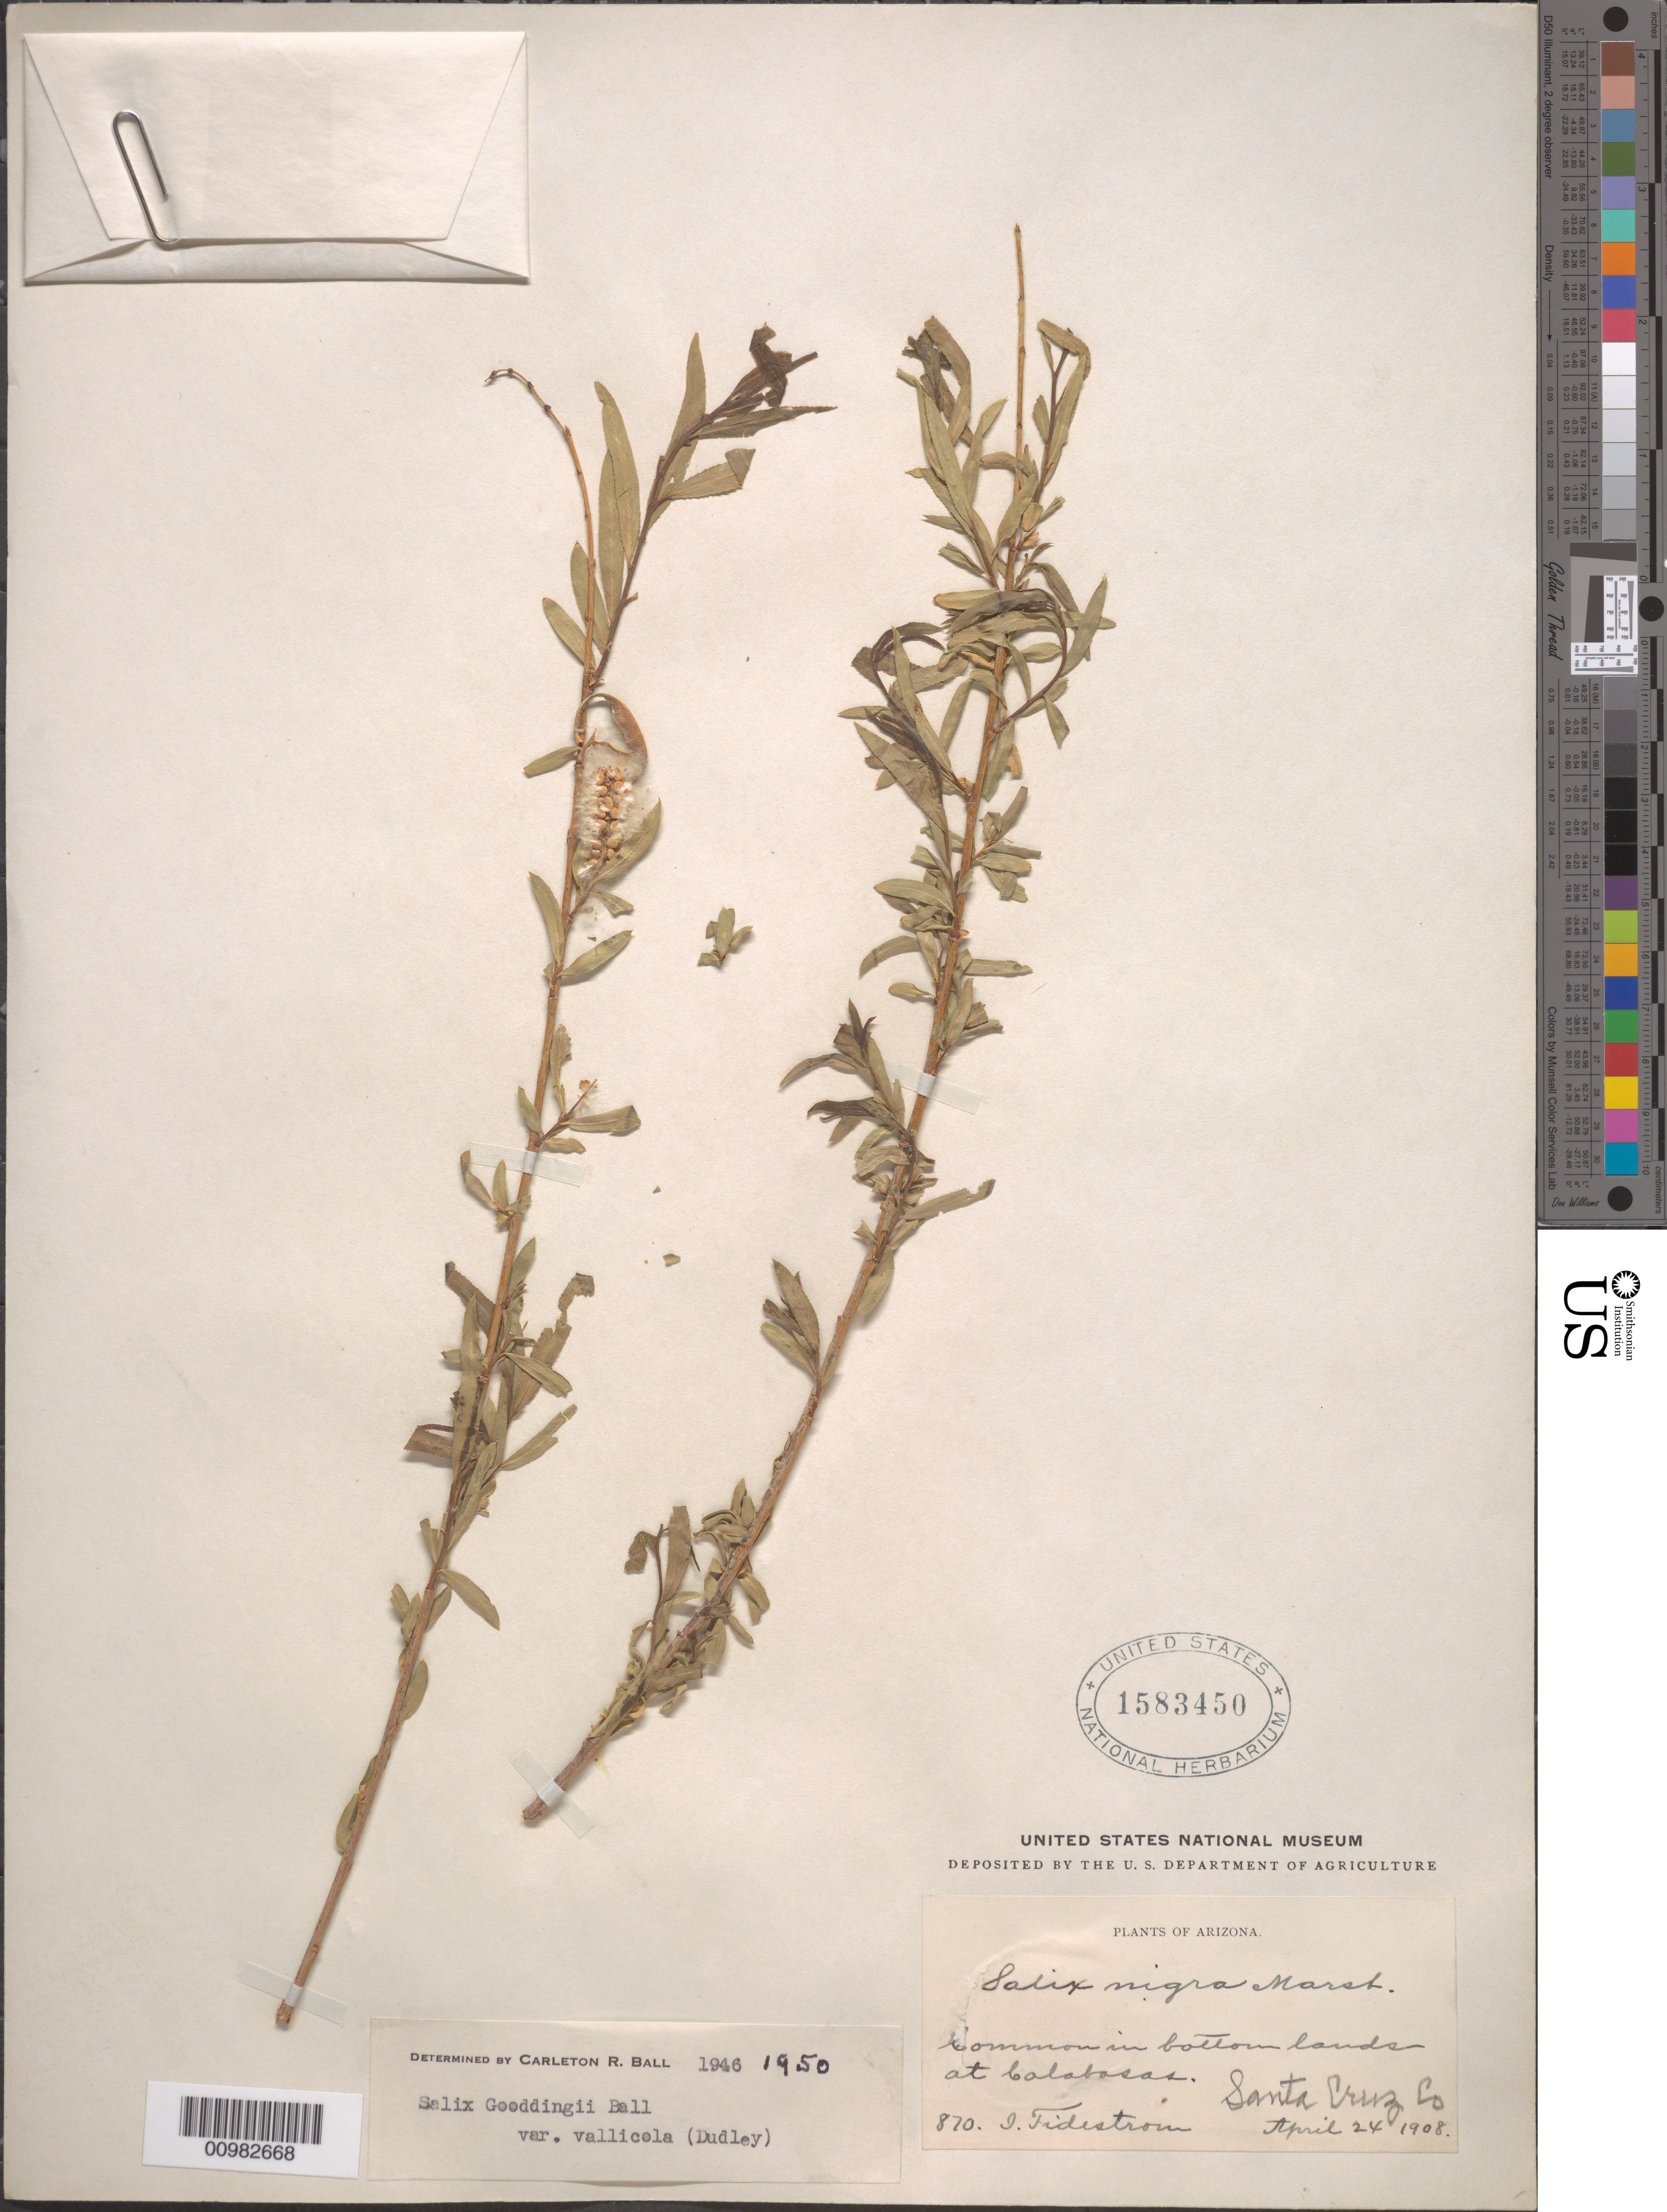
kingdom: Plantae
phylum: Tracheophyta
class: Magnoliopsida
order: Malpighiales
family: Salicaceae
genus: Salix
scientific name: Salix gooddingii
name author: C.R. Ball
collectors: I. F. Tidestrom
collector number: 870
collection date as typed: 24 Apr 1908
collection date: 1908-04-24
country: United States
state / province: Arizona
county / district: Santa Cruz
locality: Common in bottom lands at Calabosas.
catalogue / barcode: US 1583450